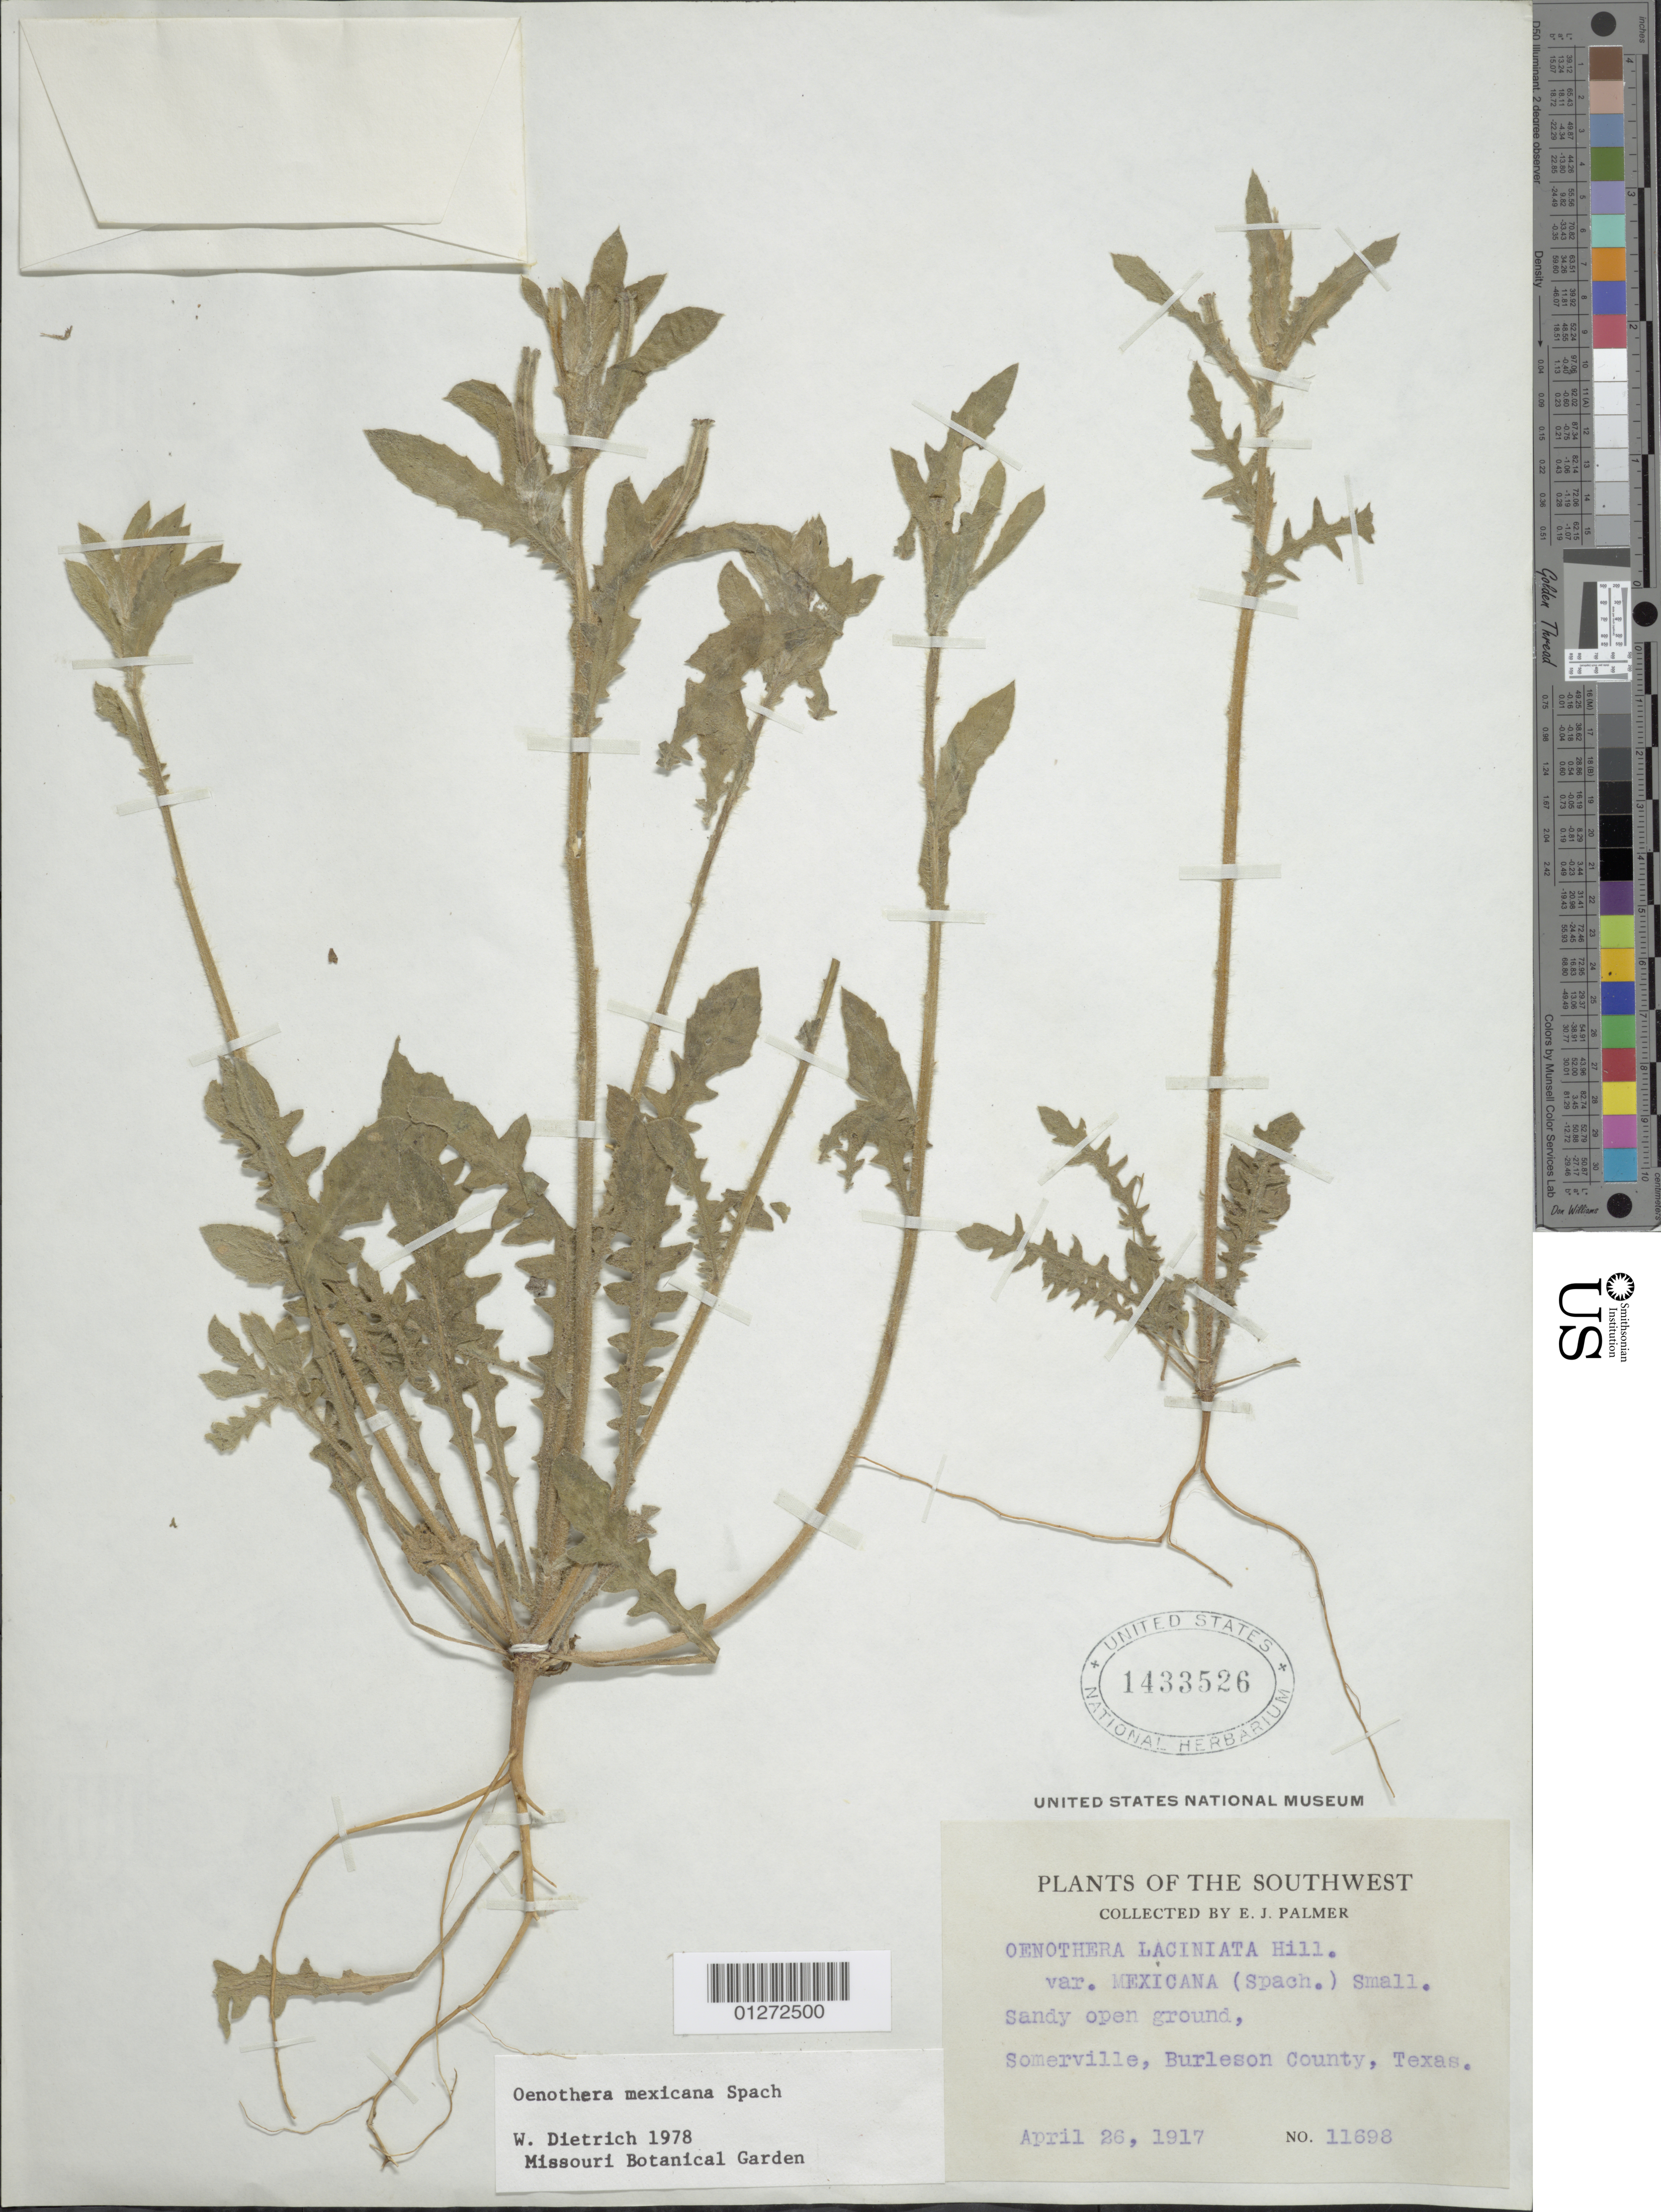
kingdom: Plantae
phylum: Tracheophyta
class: Magnoliopsida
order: Myrtales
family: Onagraceae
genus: Oenothera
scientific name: Oenothera mexicana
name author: Spach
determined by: Dietrich, W.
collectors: E. J. Palmer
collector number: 11698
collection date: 1917-04-26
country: United States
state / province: Texas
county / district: Burleson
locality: Somerville.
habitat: Sandy open ground.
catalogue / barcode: US 1433526